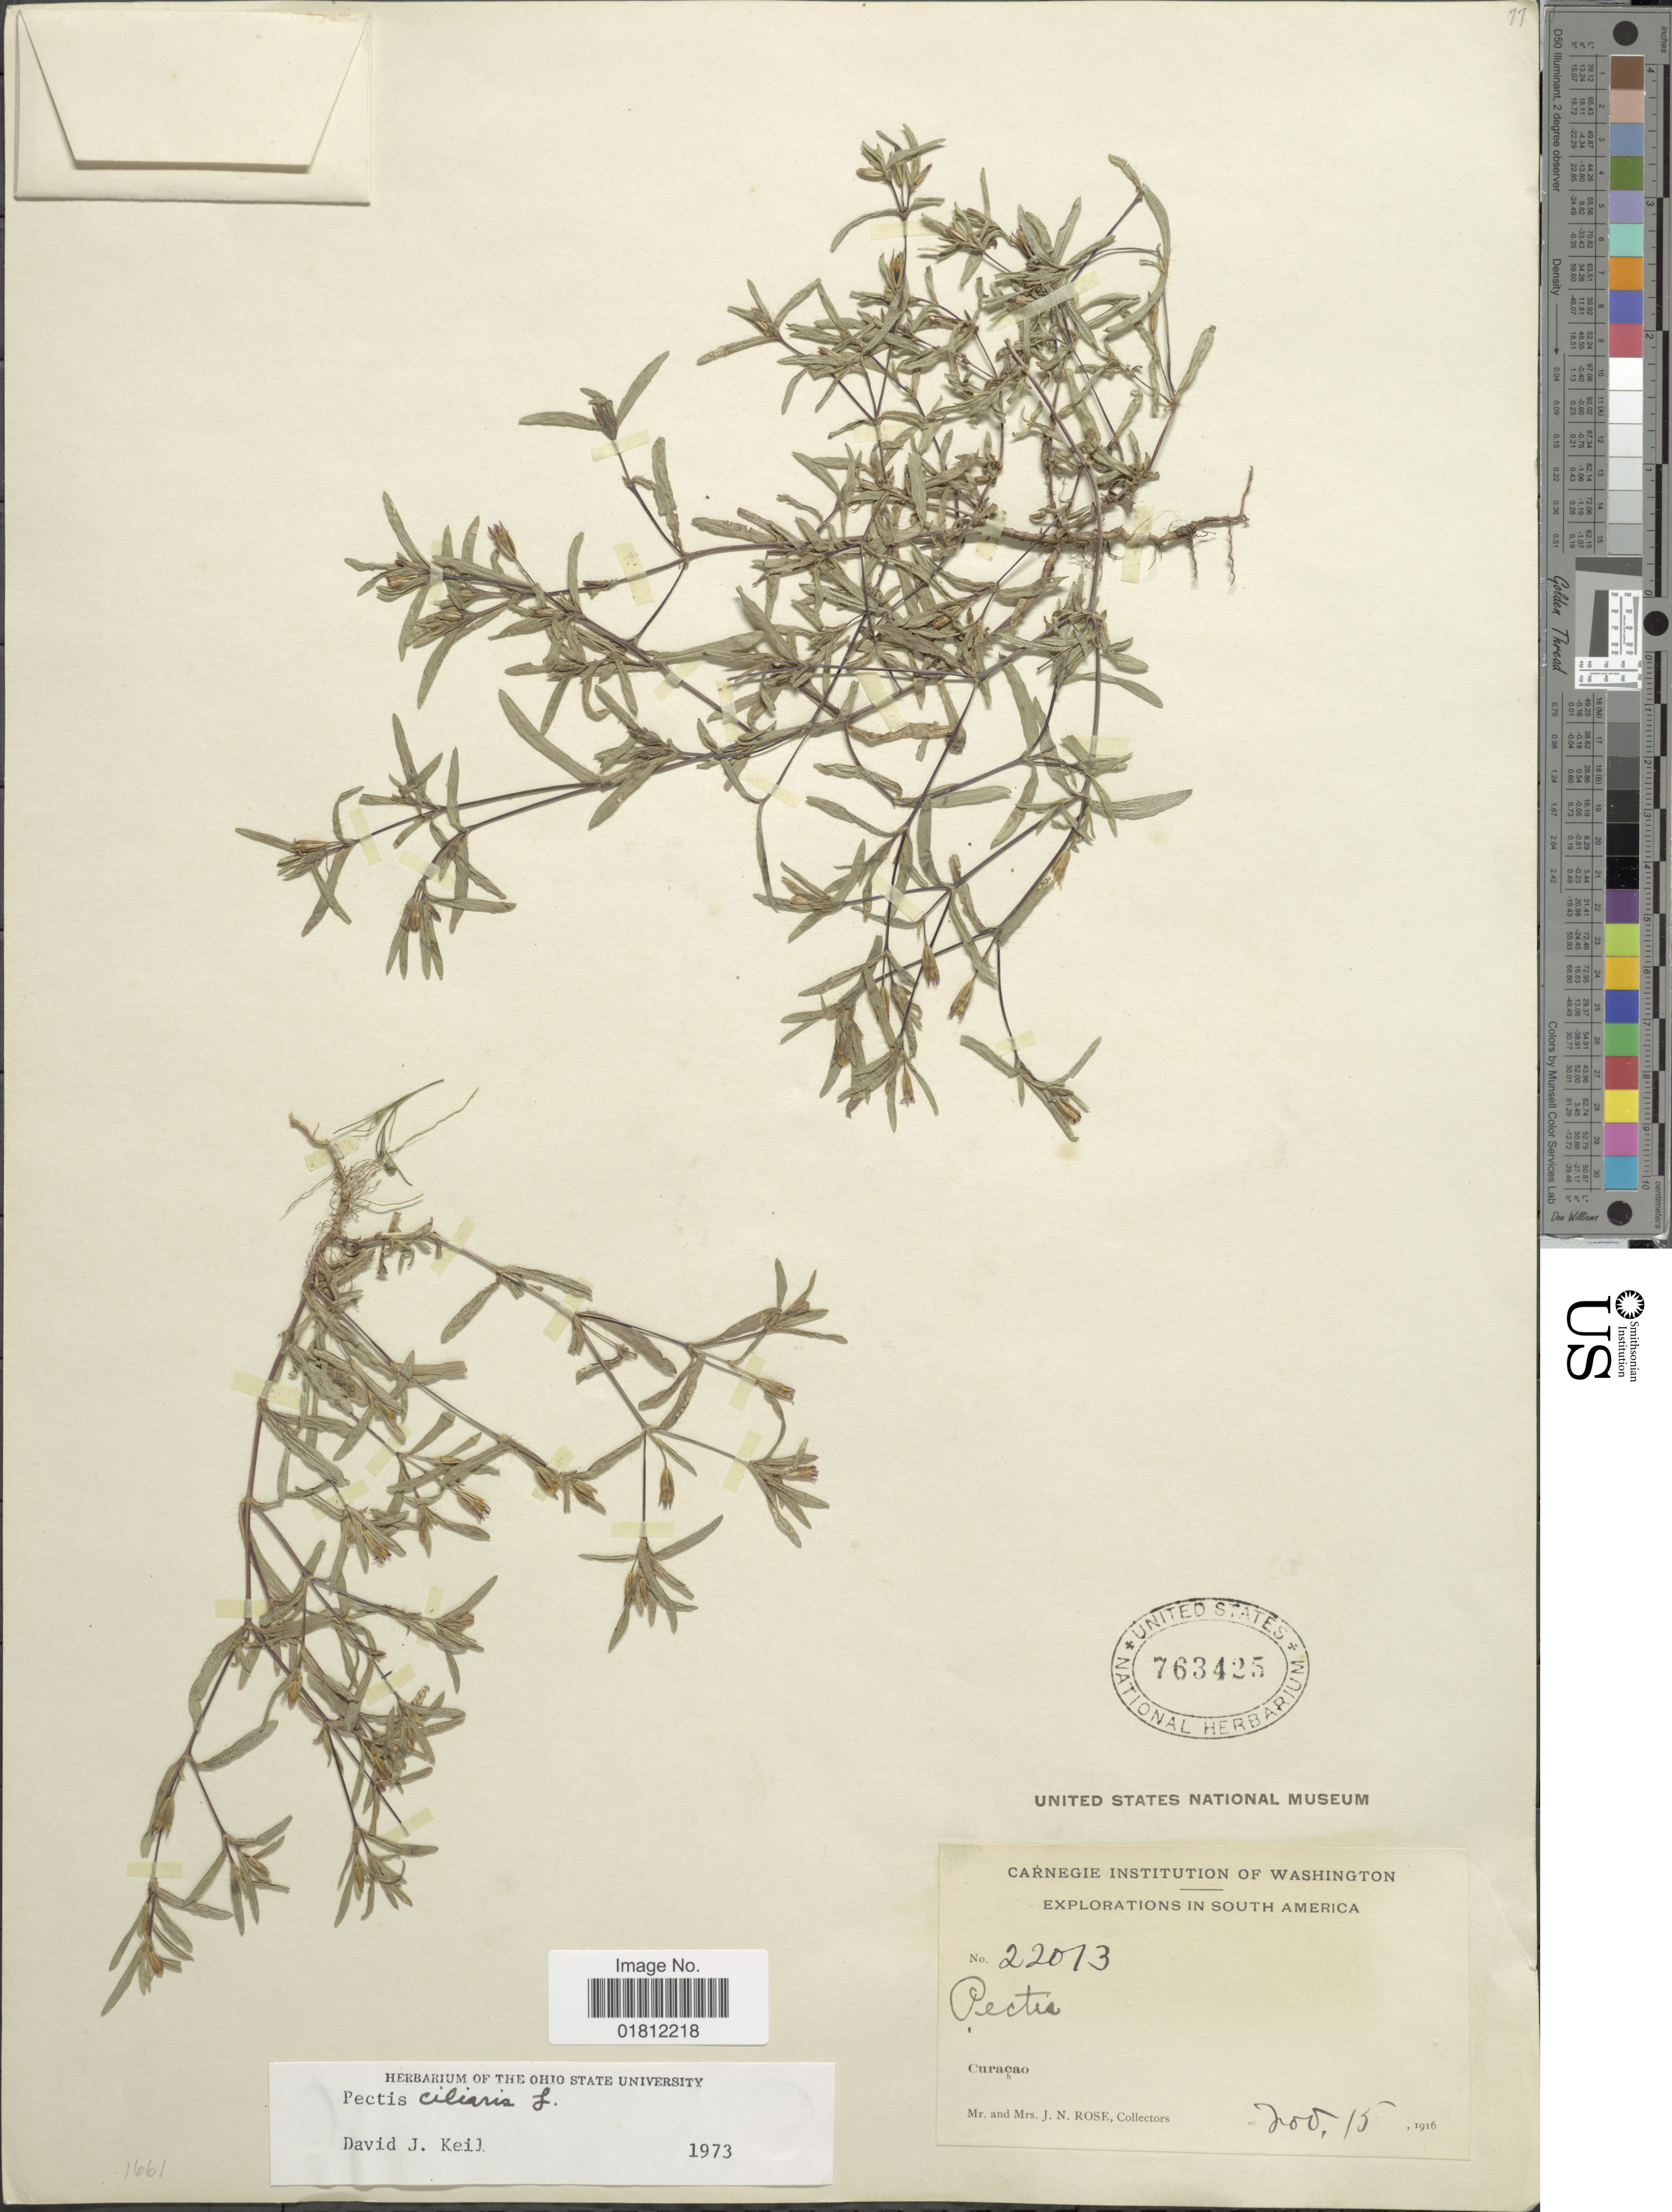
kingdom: Plantae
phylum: Tracheophyta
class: Magnoliopsida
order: Asterales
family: Asteraceae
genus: Pectis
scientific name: Pectis ciliaris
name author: L.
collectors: J. N. Rose & L. B. Rose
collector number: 22013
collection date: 1916-11-15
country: Curaçao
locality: Curacao.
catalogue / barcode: US 763425